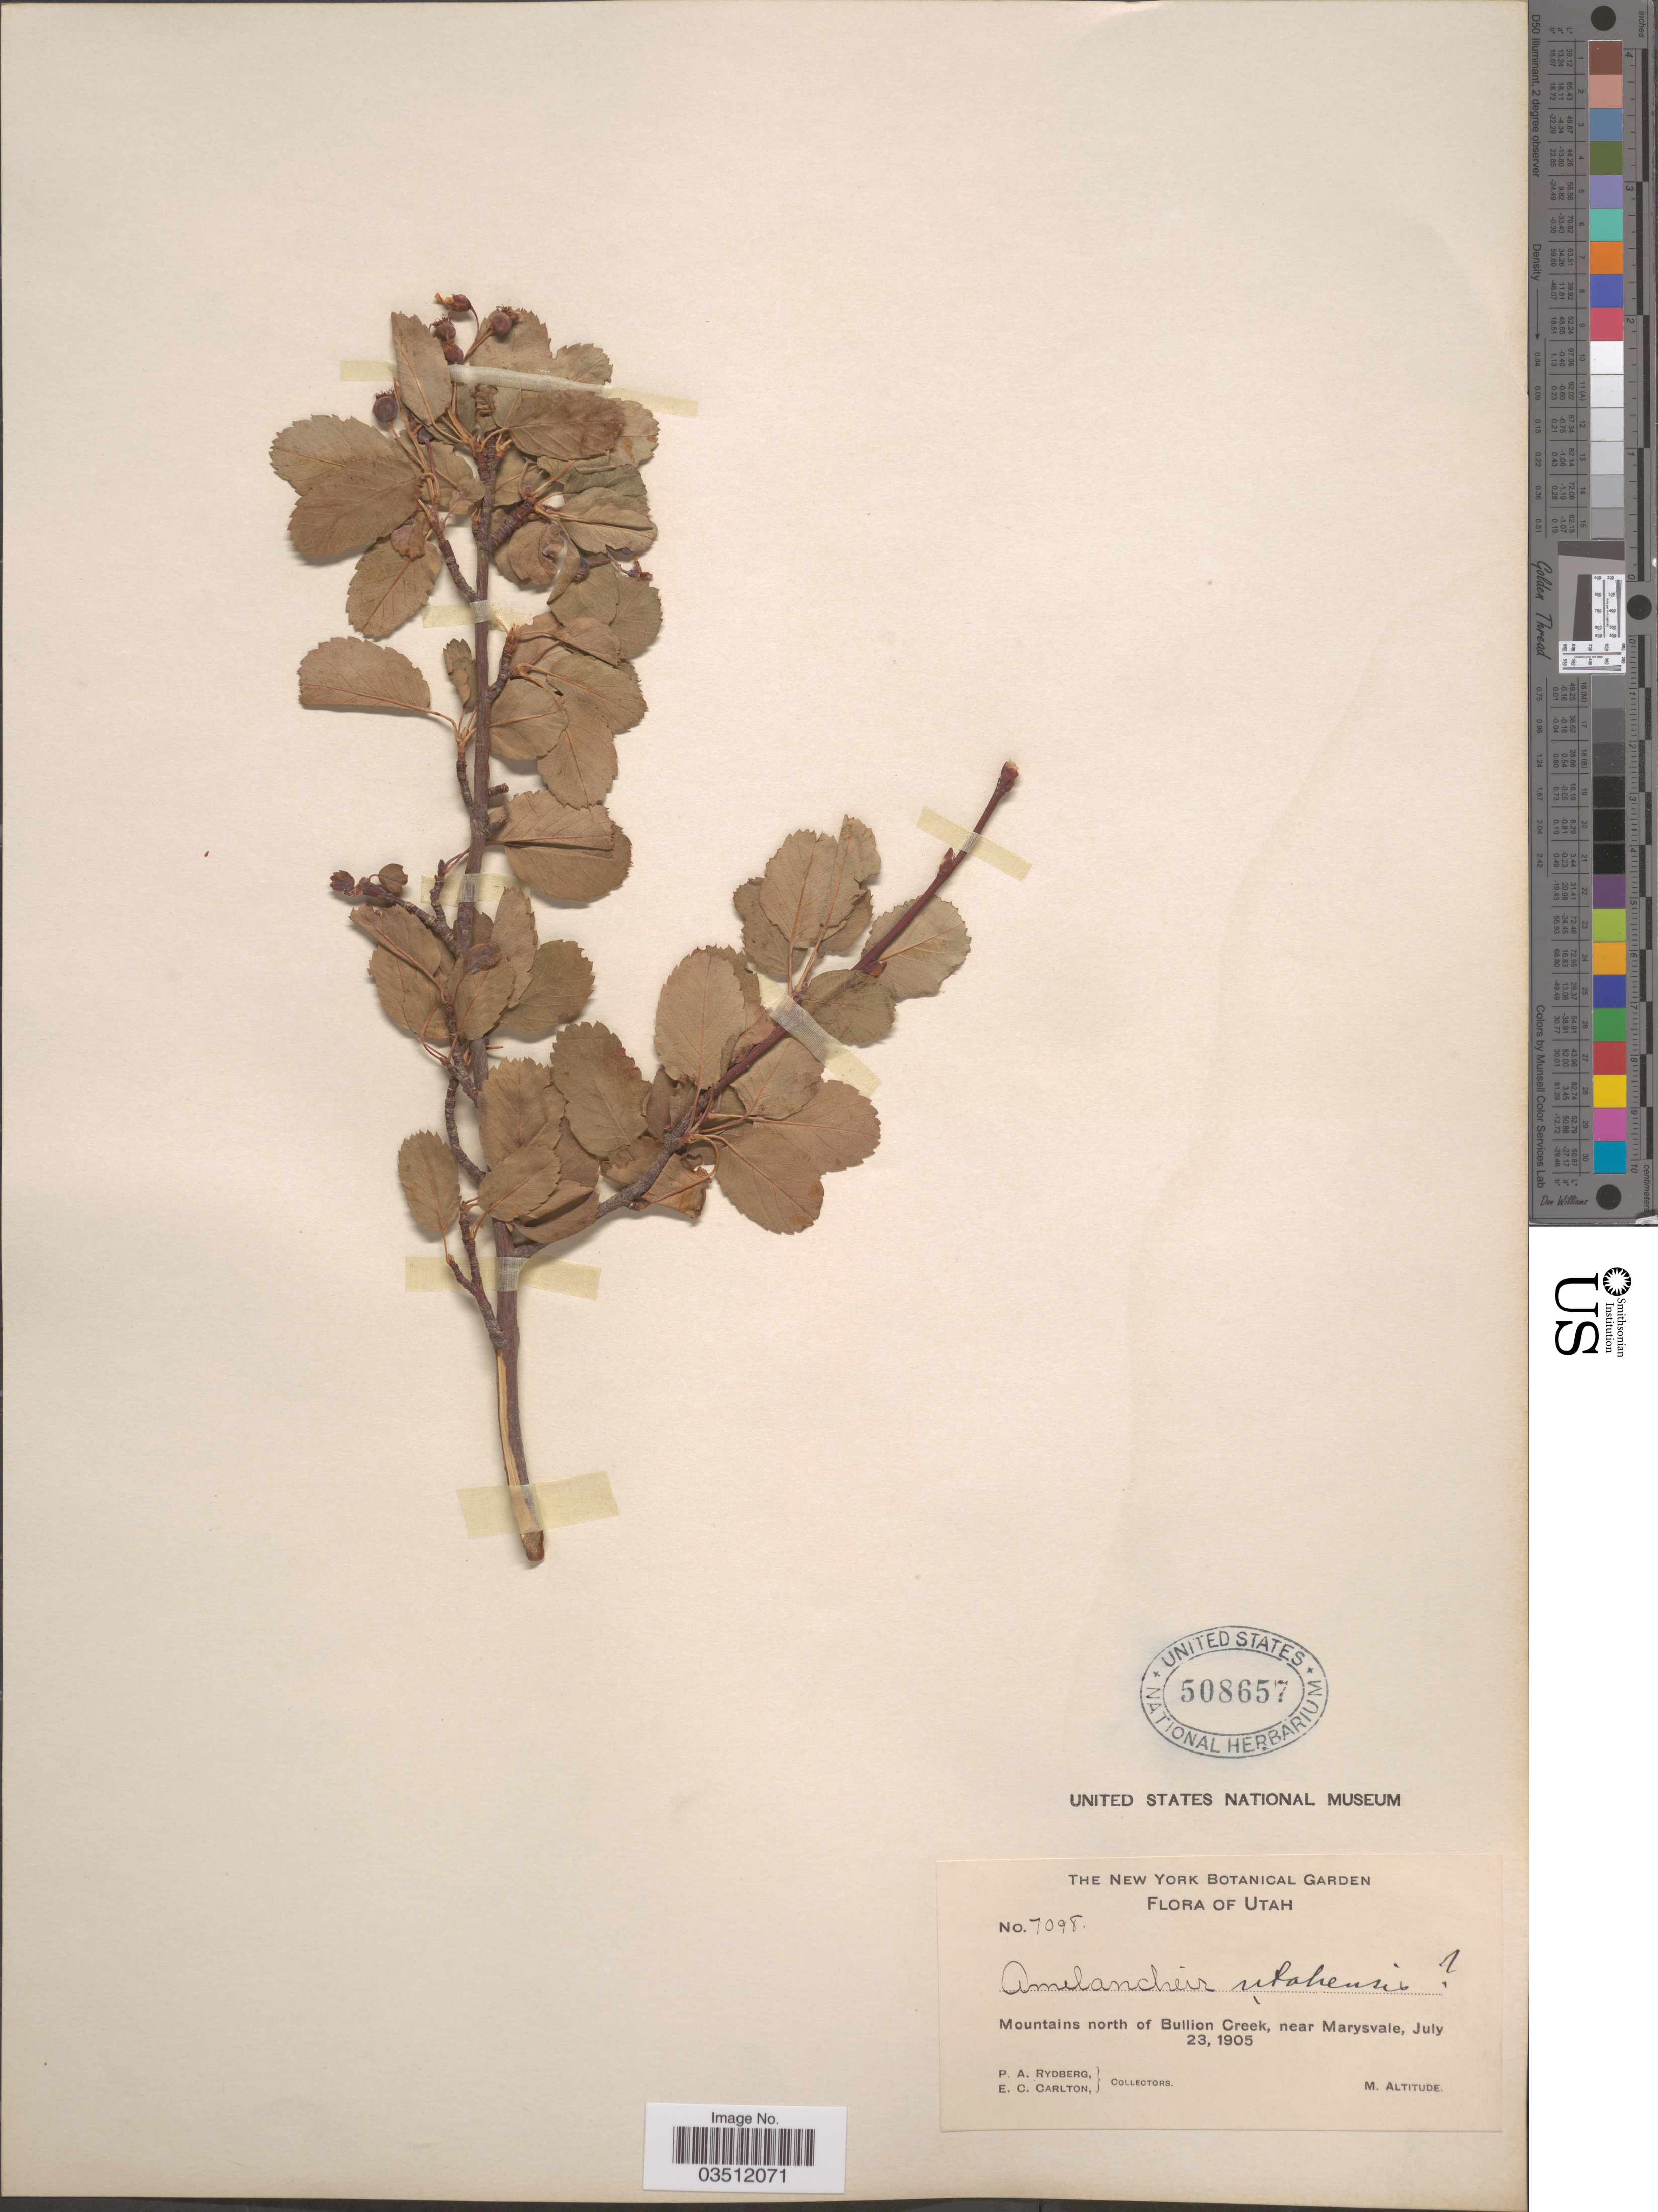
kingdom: Plantae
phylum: Tracheophyta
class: Magnoliopsida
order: Rosales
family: Rosaceae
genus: Amelanchier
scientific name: Amelanchier elliptica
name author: A. Nelson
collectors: P. A. Rydberg & E. Carlton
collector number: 7098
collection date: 1905-07-23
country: United States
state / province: Utah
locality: Mountains north of Bullion Creek, near Marysvale.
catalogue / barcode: US 508657